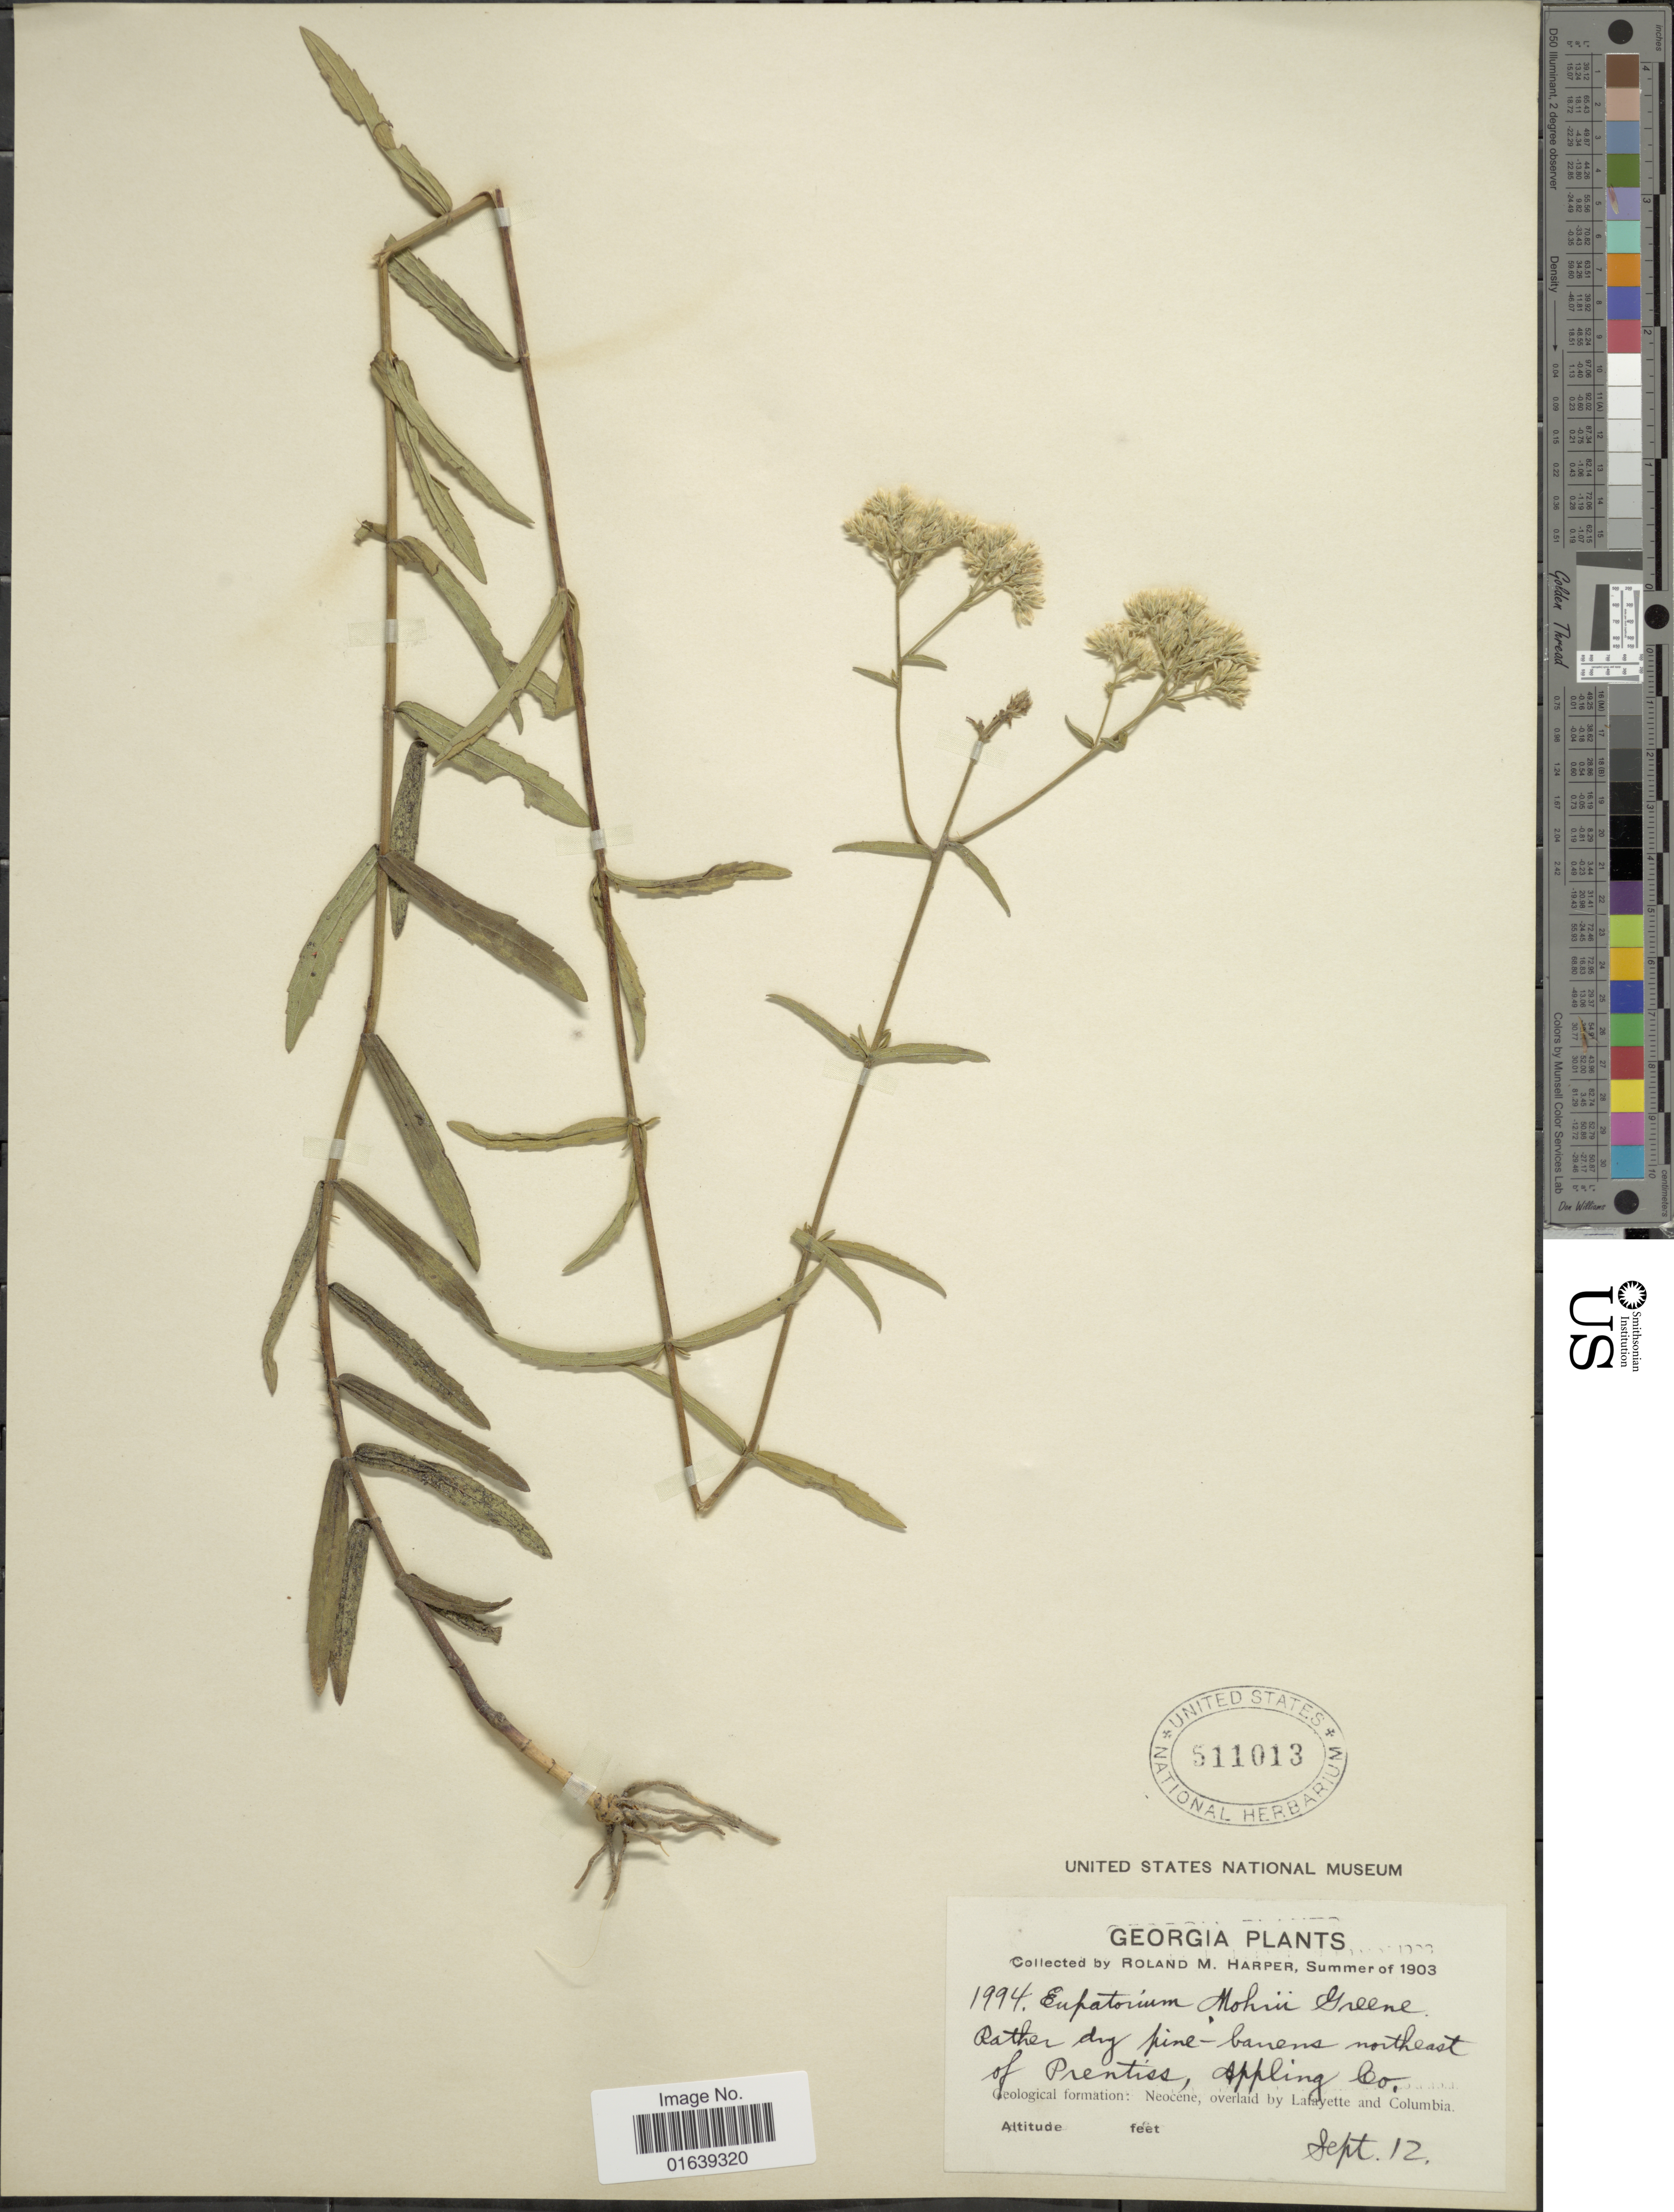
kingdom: Plantae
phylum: Tracheophyta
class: Magnoliopsida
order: Asterales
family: Asteraceae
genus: Eupatorium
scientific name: Eupatorium leucolepis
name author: (DC.) Torr. & A. Gray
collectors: R. M. Harper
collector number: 1994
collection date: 1903-09-12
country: United States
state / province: Georgia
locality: Georgia. pine-barrens norhteast of Prentiss, Appling Co.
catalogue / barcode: US 511013